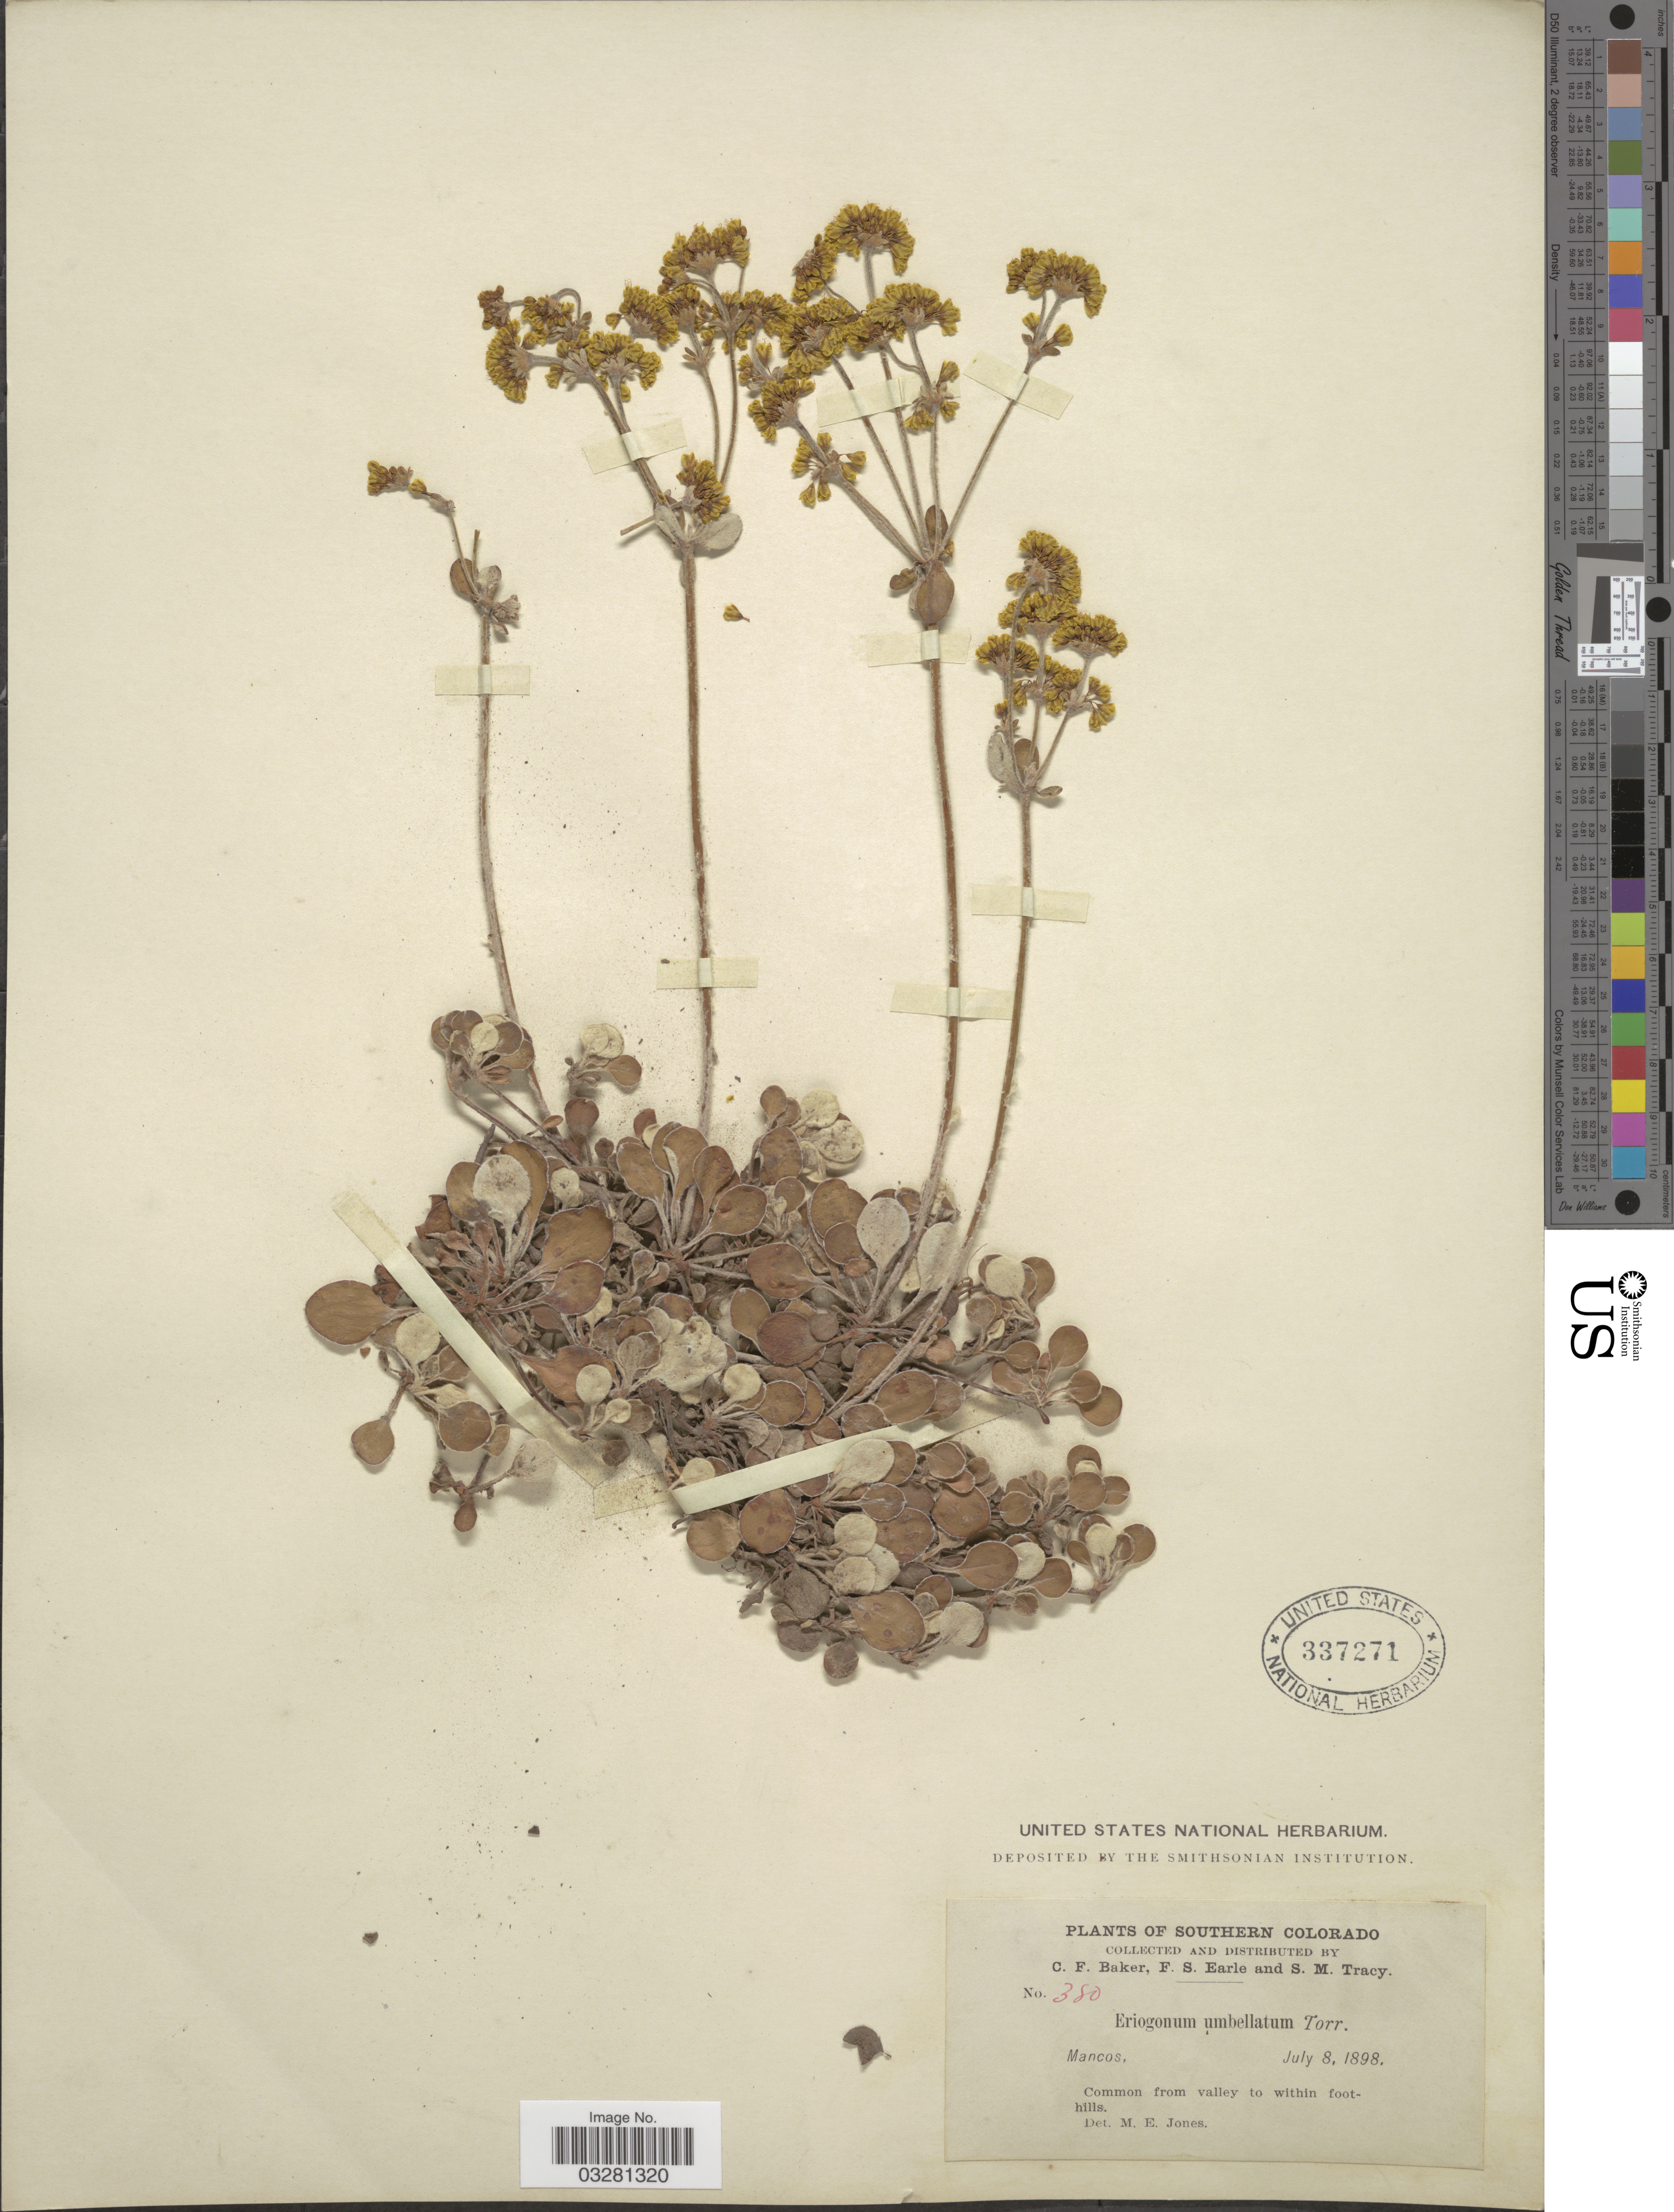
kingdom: Plantae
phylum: Tracheophyta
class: Magnoliopsida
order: Caryophyllales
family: Polygonaceae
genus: Eriogonum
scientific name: Eriogonum umbellatum var. umbellatum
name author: Torr.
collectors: C. F. Baker, F. S. Earle & S. M. Tracy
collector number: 380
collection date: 1898-07-08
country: United States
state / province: Colorado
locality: Southern Colorado. Mancos.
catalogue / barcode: US 337271